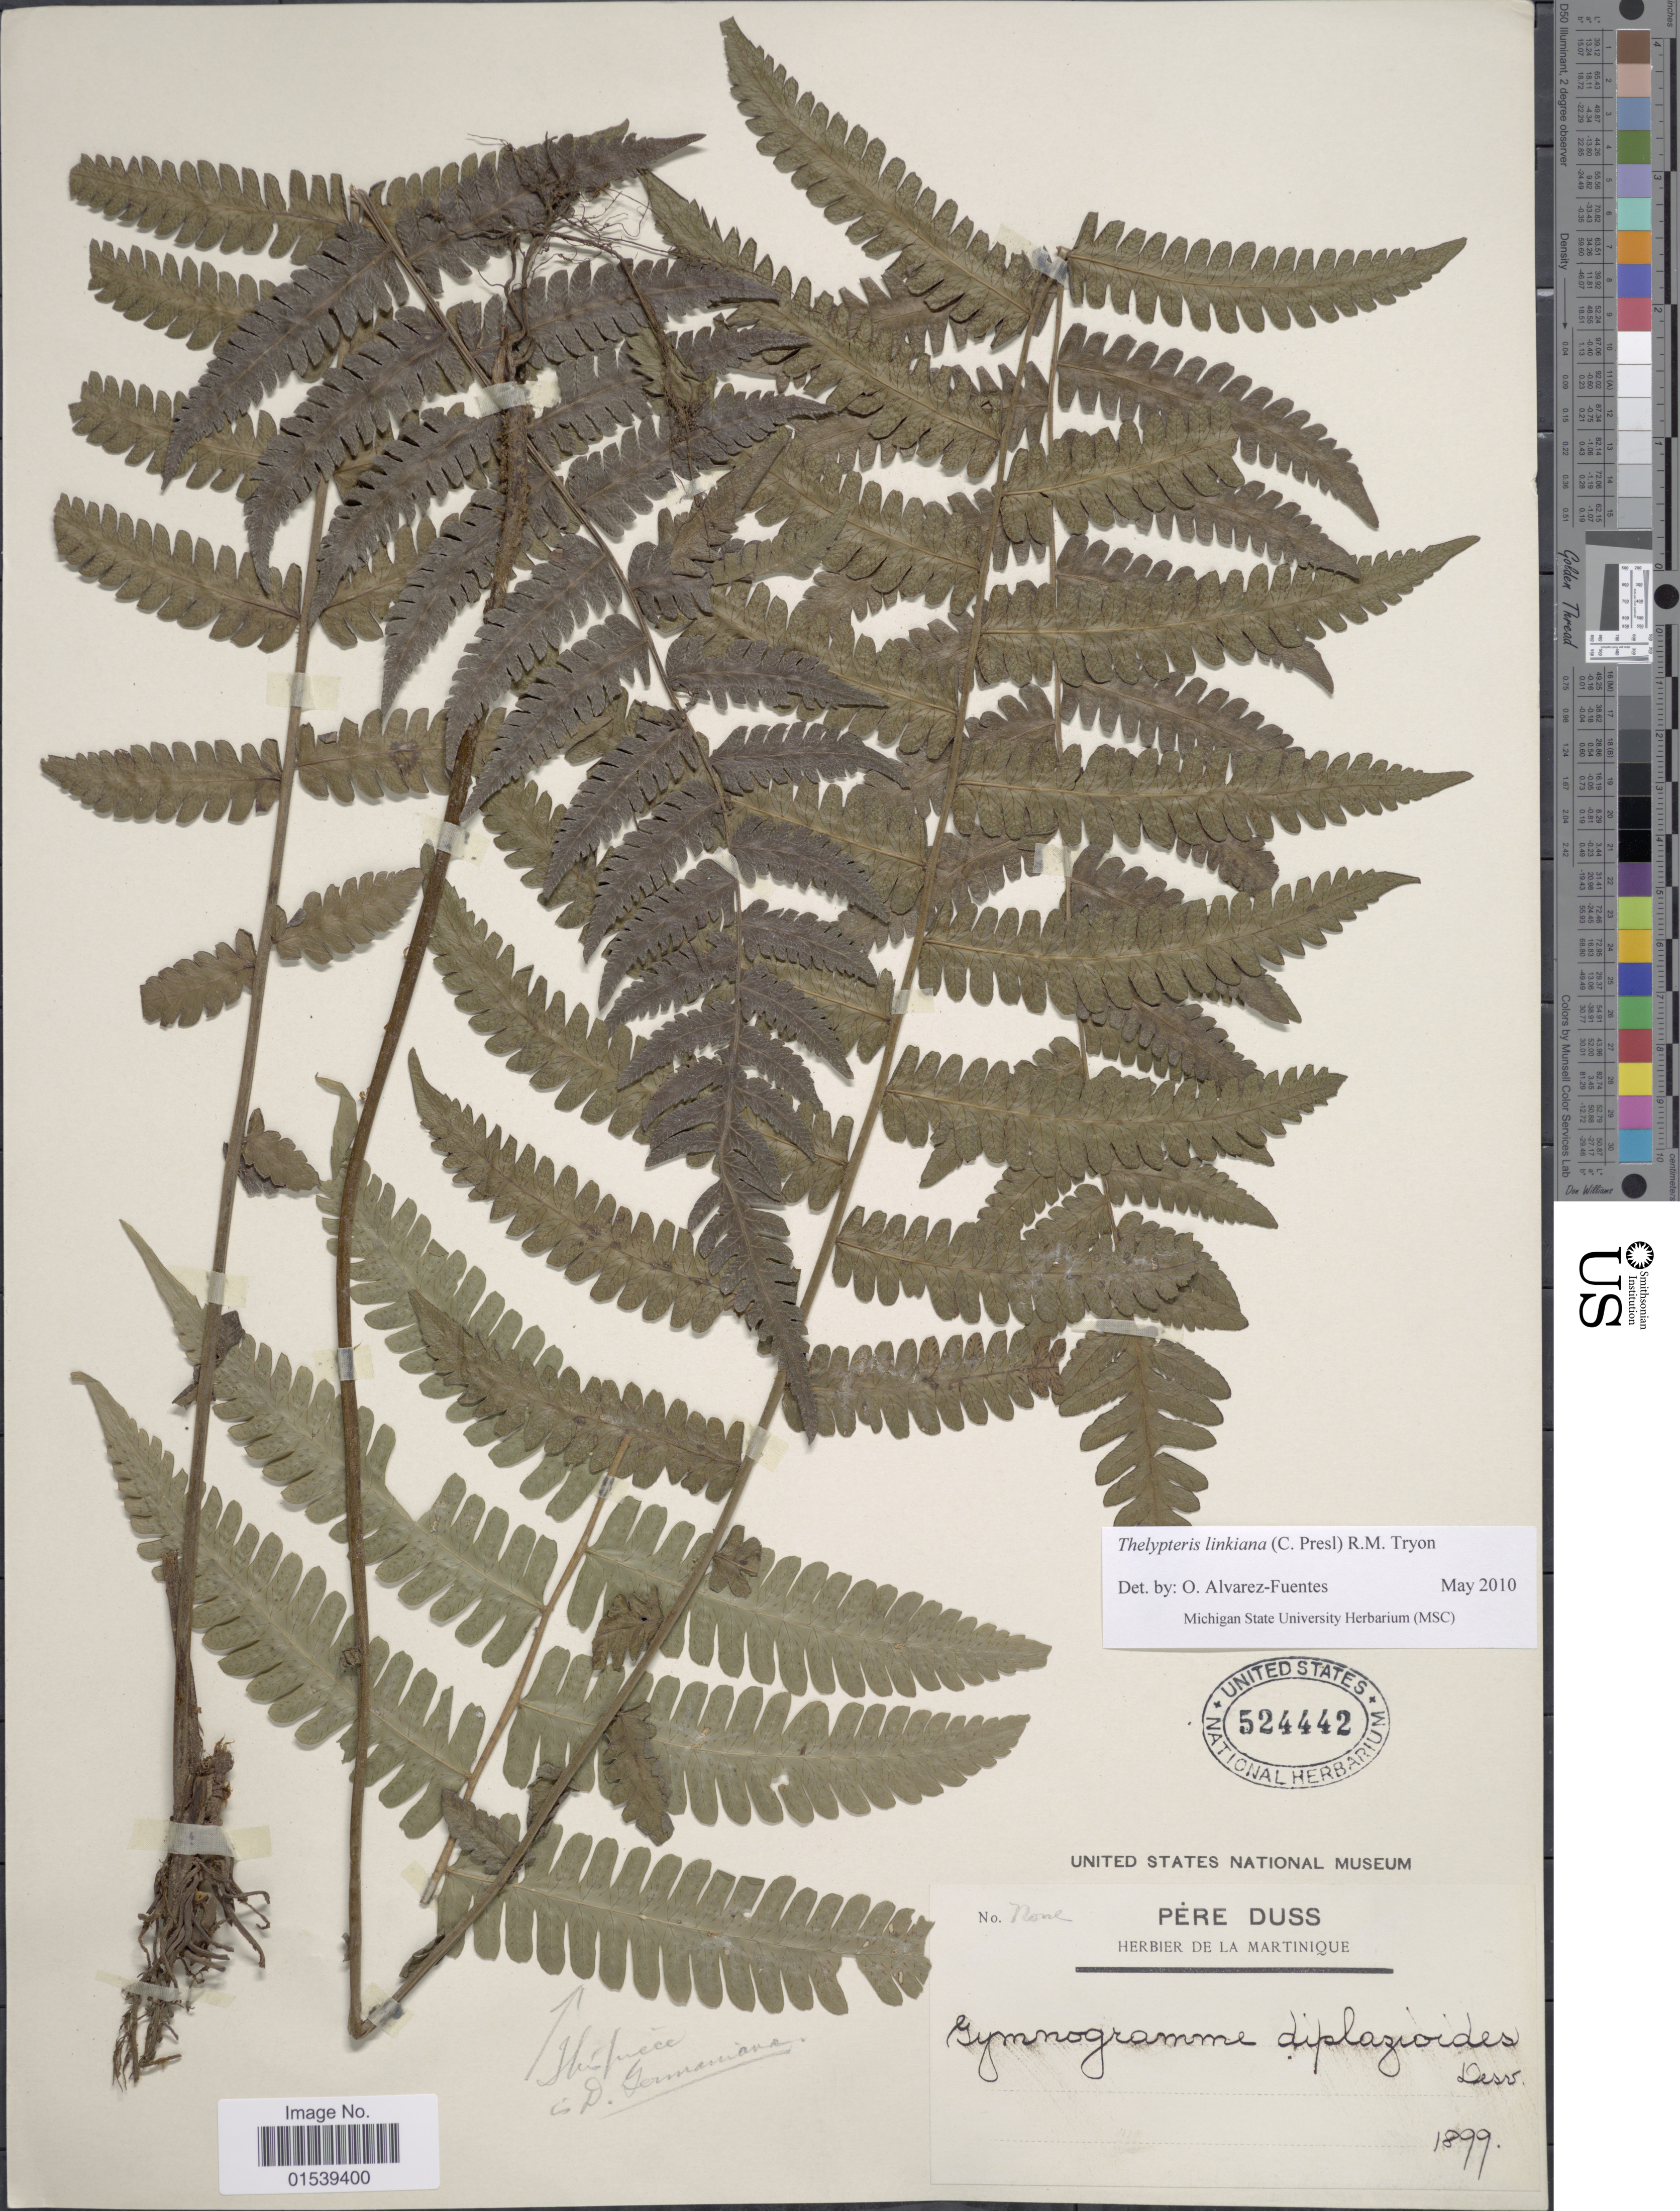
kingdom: Plantae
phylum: Tracheophyta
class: Polypodiopsida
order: Polypodiales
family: Thelypteridaceae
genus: Amauropelta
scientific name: Amauropelta linkiana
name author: (C. Presl) Pic. Serm.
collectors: Père Duss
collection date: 1899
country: Martinique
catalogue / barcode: US 524442